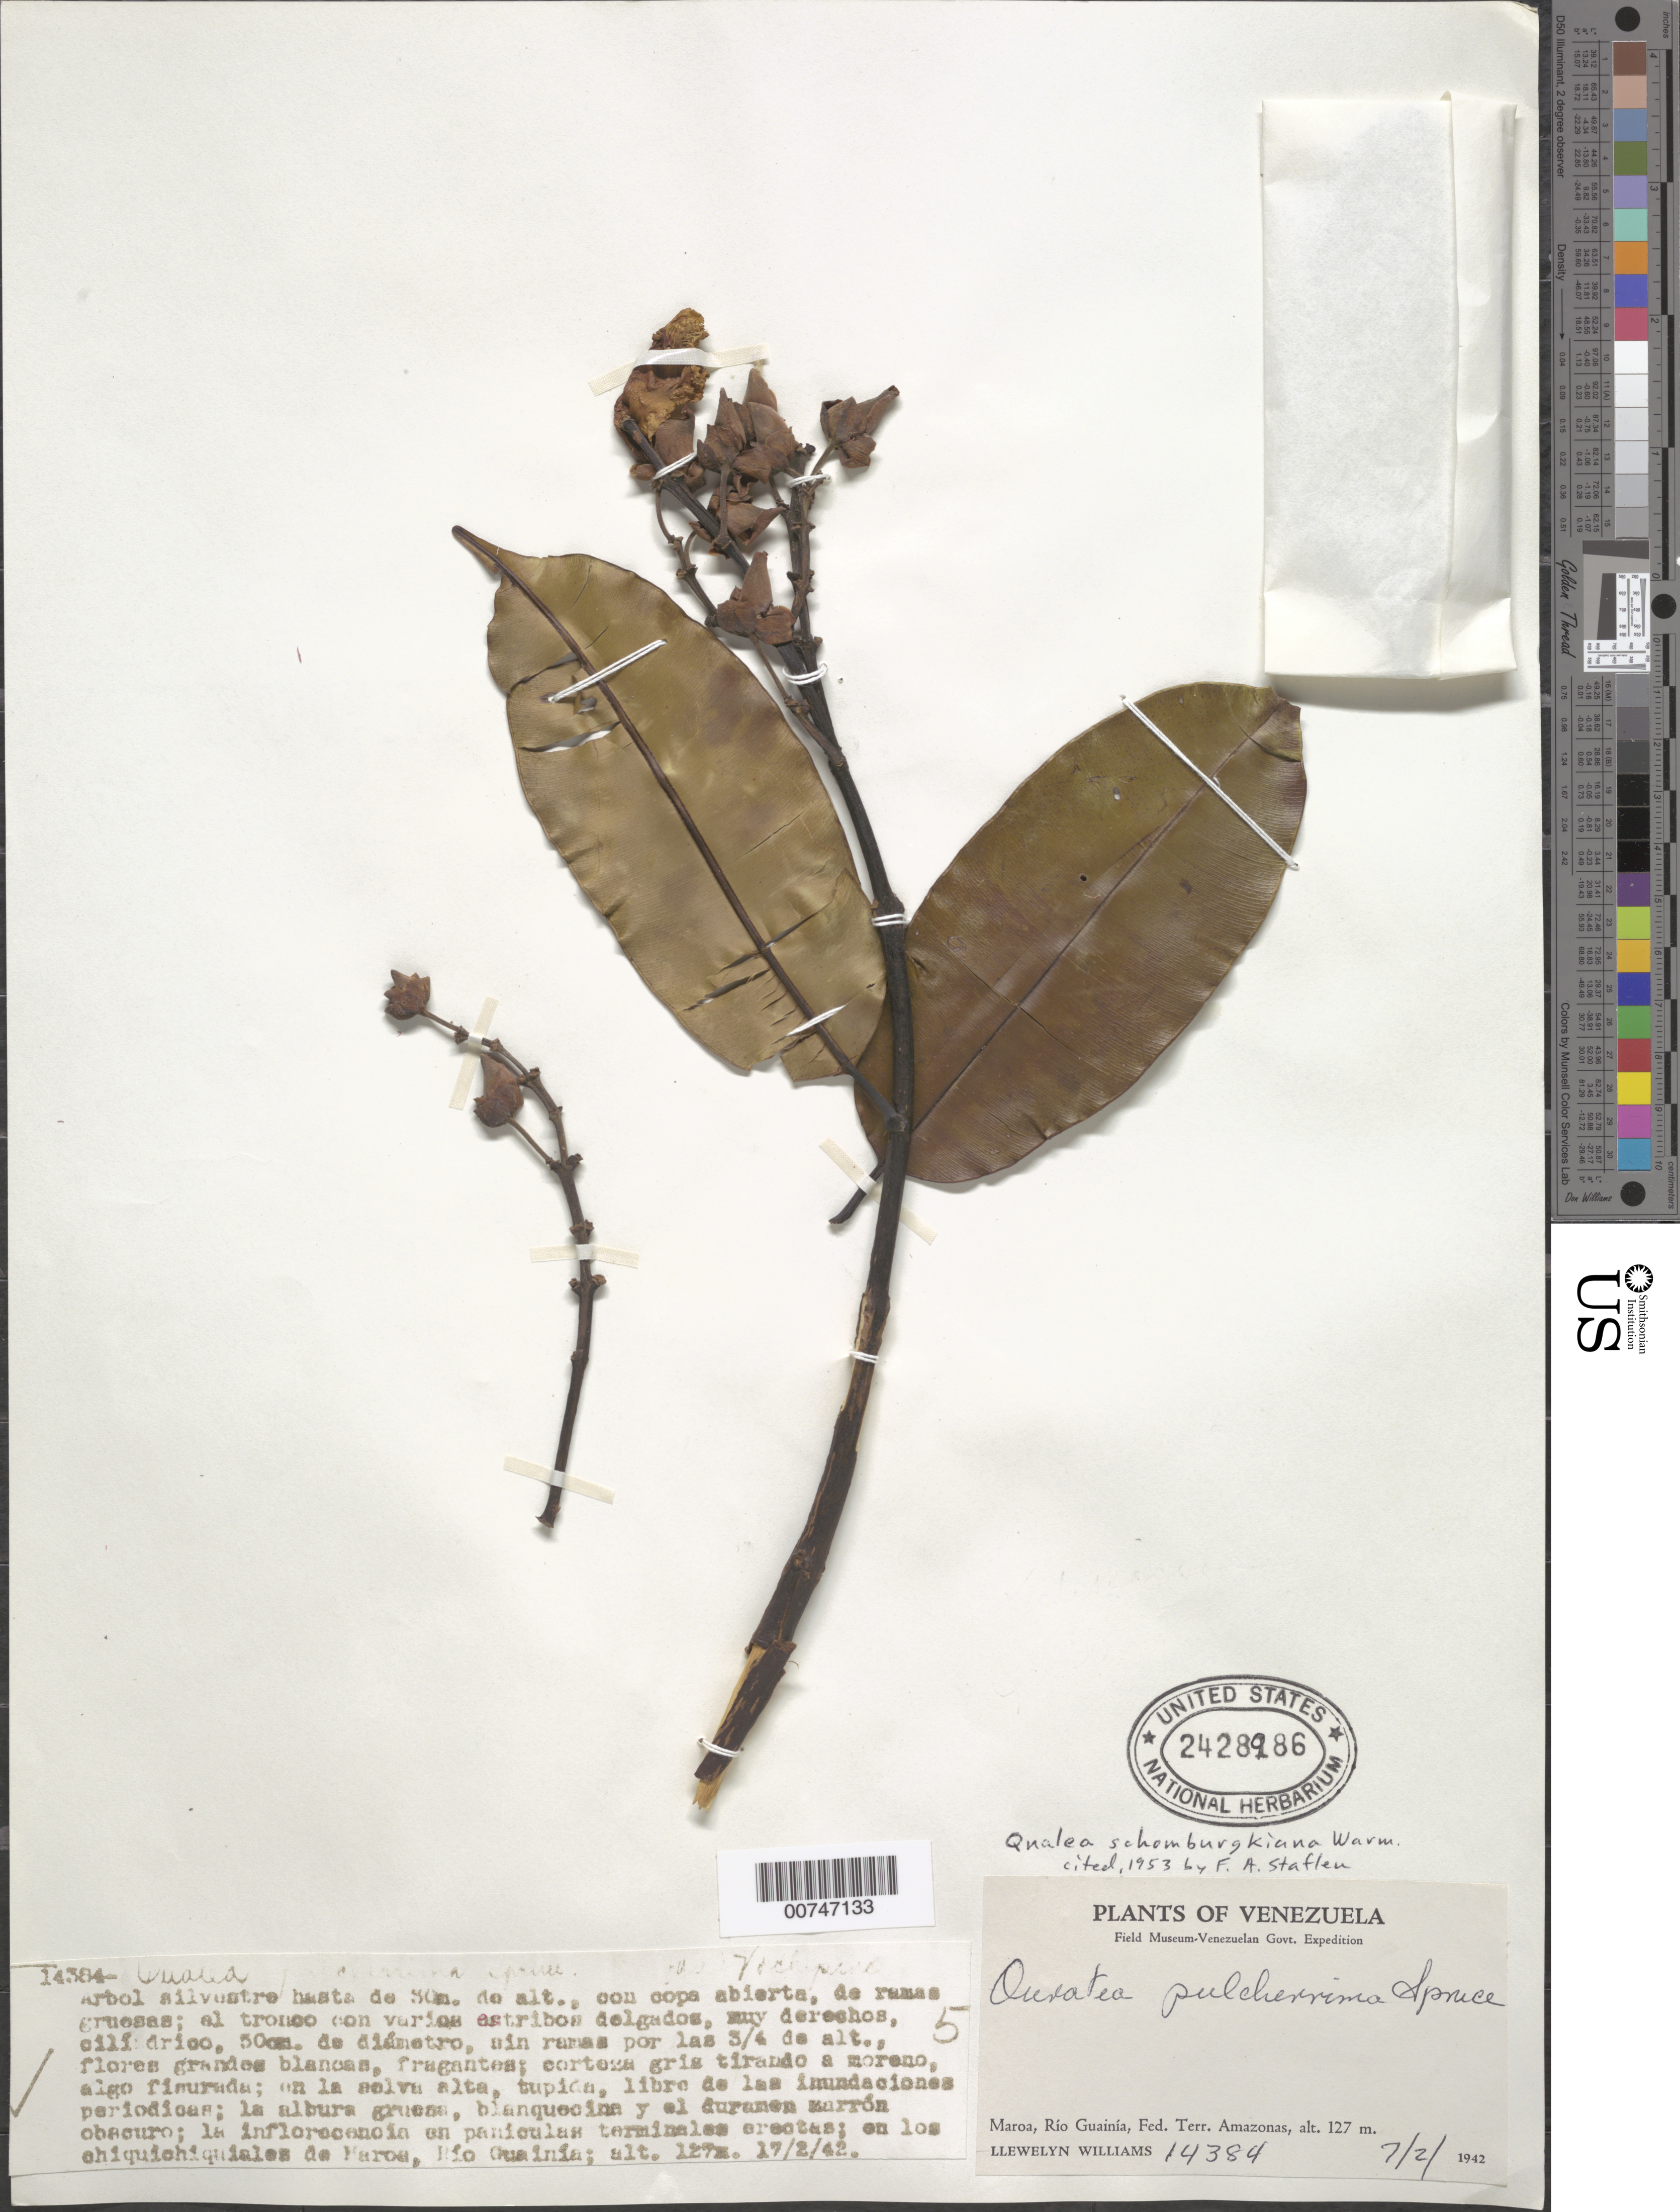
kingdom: Plantae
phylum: Tracheophyta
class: Magnoliopsida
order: Myrtales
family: Vochysiaceae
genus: Qualea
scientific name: Qualea schomburgkiana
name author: Warm.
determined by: Stafleu, F. A.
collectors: Ll. Williams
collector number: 14384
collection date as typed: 17-Feb-42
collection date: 1942-02-17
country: Venezuela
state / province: Amazonas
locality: Maroa, Río Guainía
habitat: En los chiquichiquiales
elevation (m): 127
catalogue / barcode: US 2428986